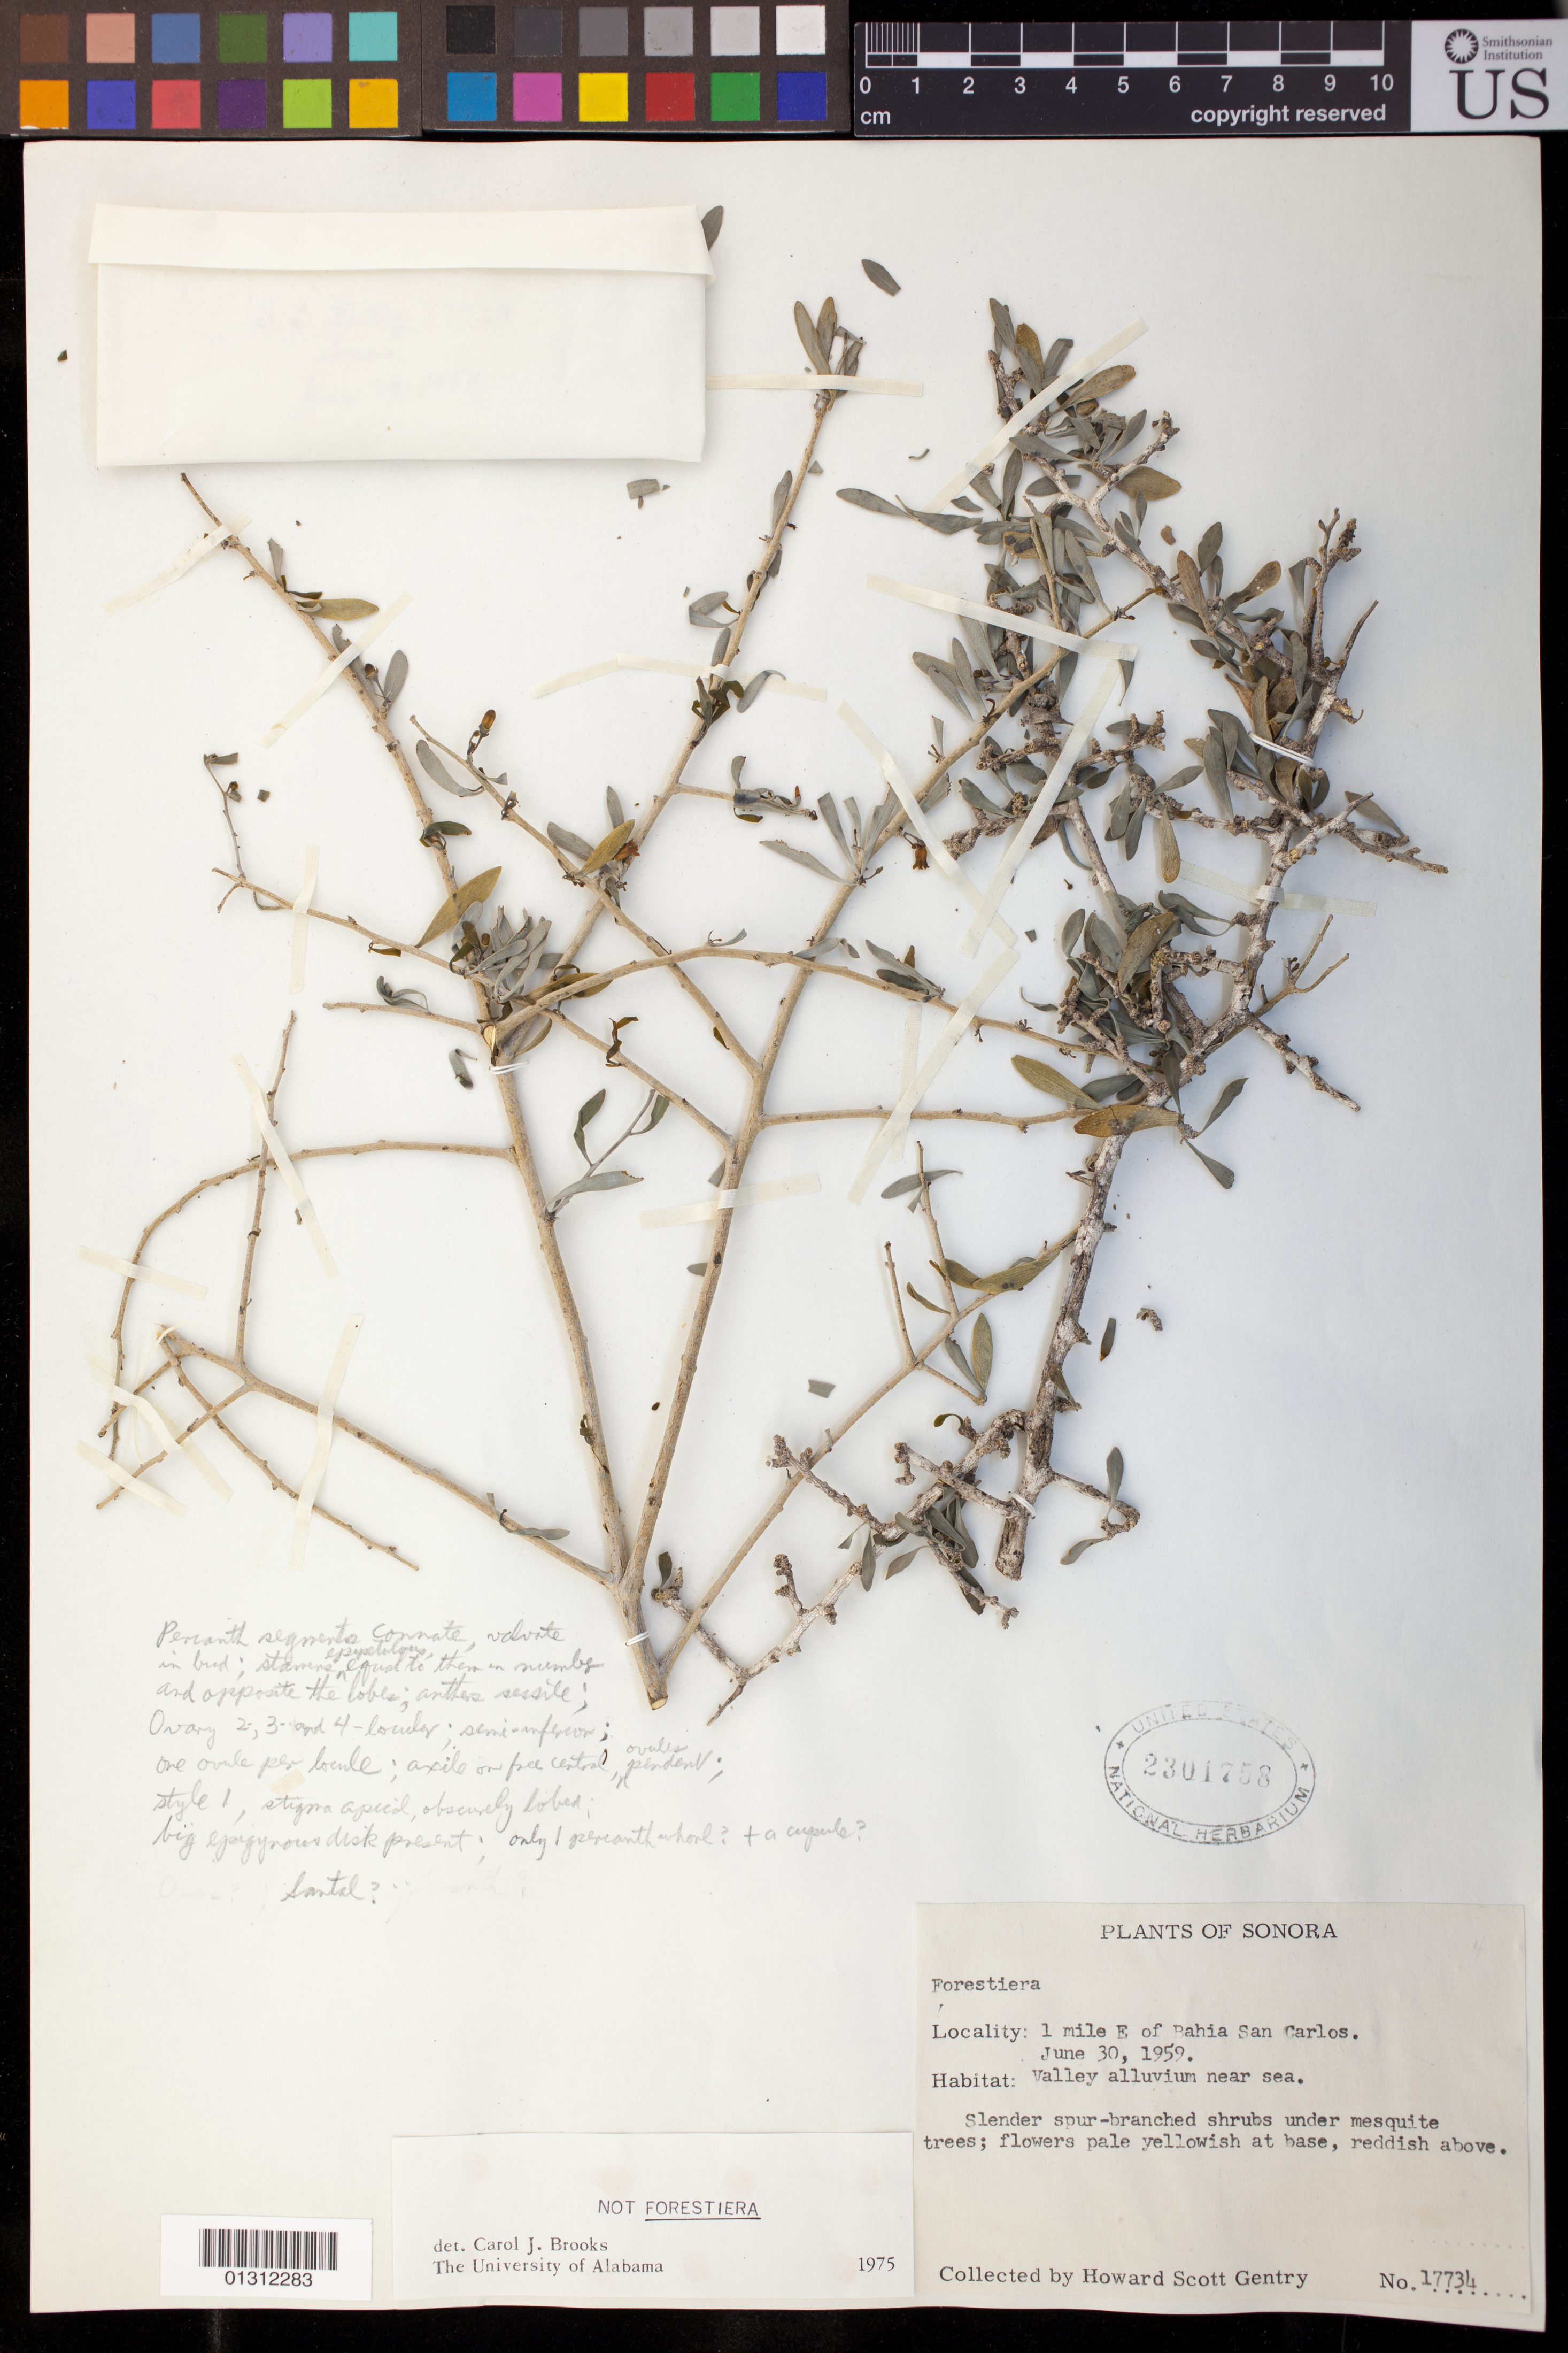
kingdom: Plantae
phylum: Tracheophyta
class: Magnoliopsida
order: Santalales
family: Comandraceae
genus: Comandra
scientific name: Comandra sp.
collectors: H. S. Gentry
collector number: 17734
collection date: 1959-06-30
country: Mexico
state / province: Sonora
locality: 1 mile E of Bahia San Carlos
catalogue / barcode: US 2301758